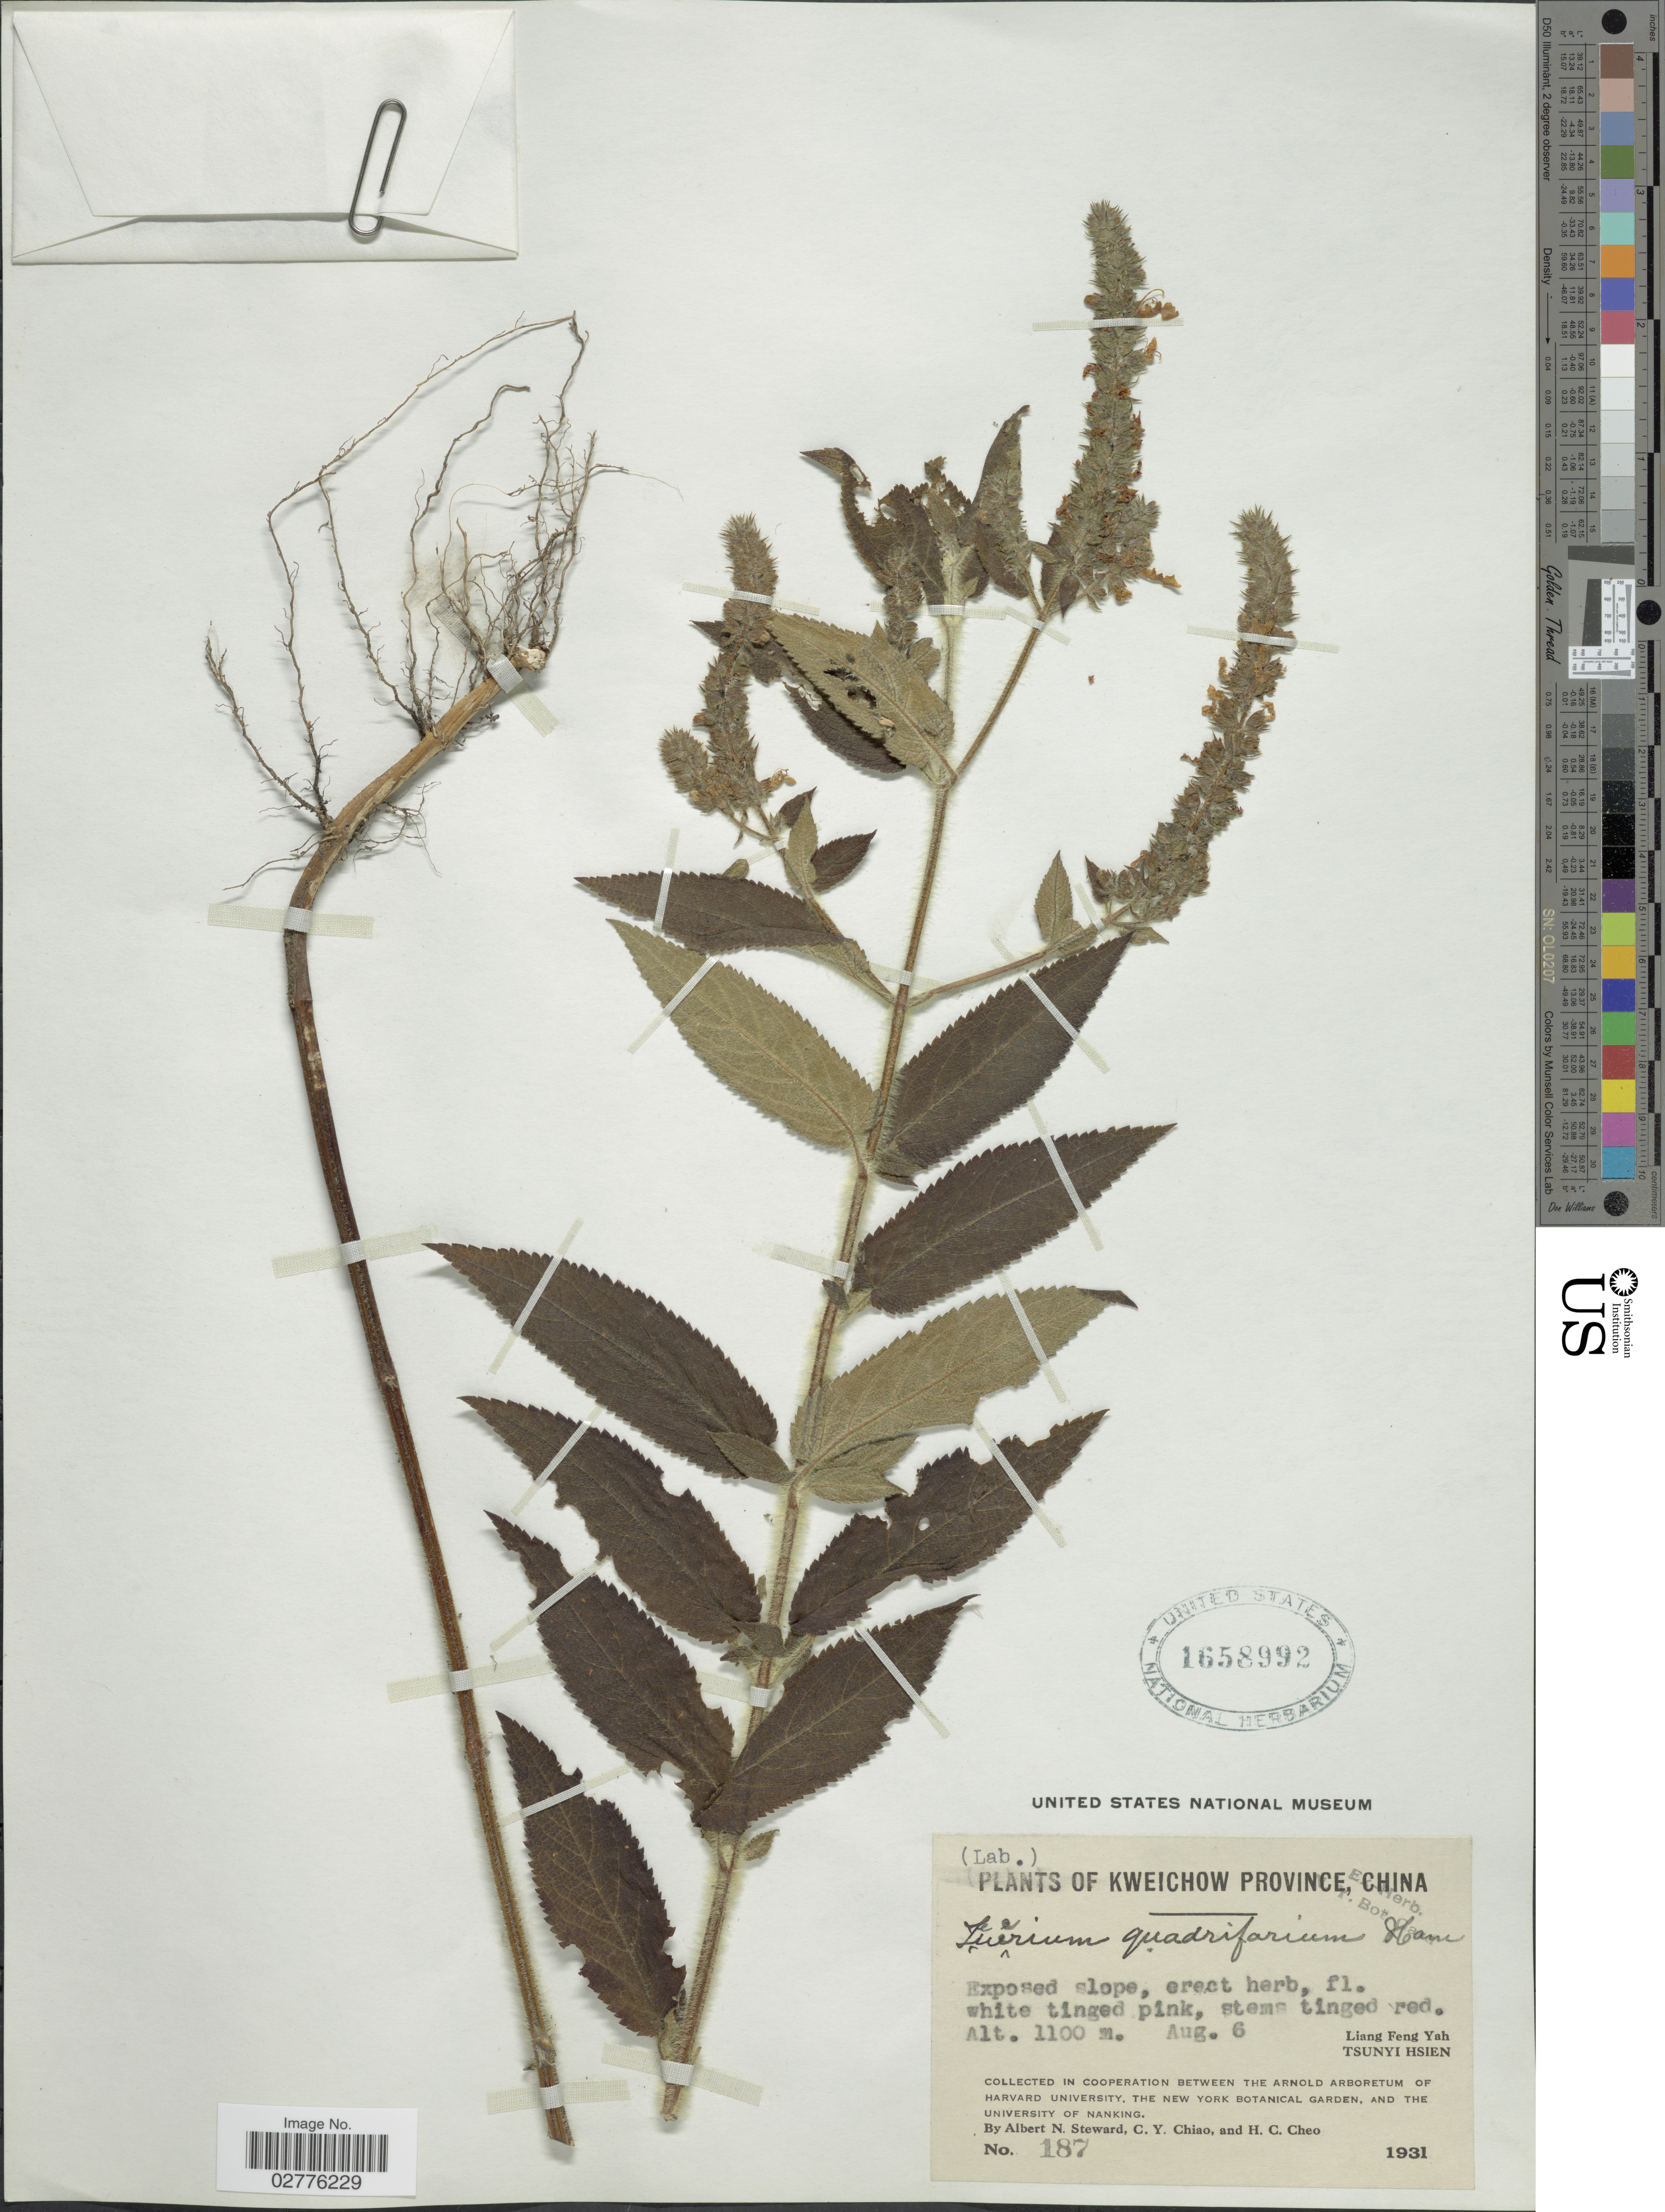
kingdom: Plantae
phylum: Tracheophyta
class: Magnoliopsida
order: Lamiales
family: Lamiaceae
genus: Teucrium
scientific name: Teucrium quadrifarium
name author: Buch.-Ham. ex D. Don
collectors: A. N. Steward, C. Y. Chiao & H. Cheo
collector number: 187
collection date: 1931-08-06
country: China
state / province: Guizhou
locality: Kweichow Province, Liang Feng Yah, Tsunyi Hsien.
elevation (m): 1100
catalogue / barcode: US 1658992